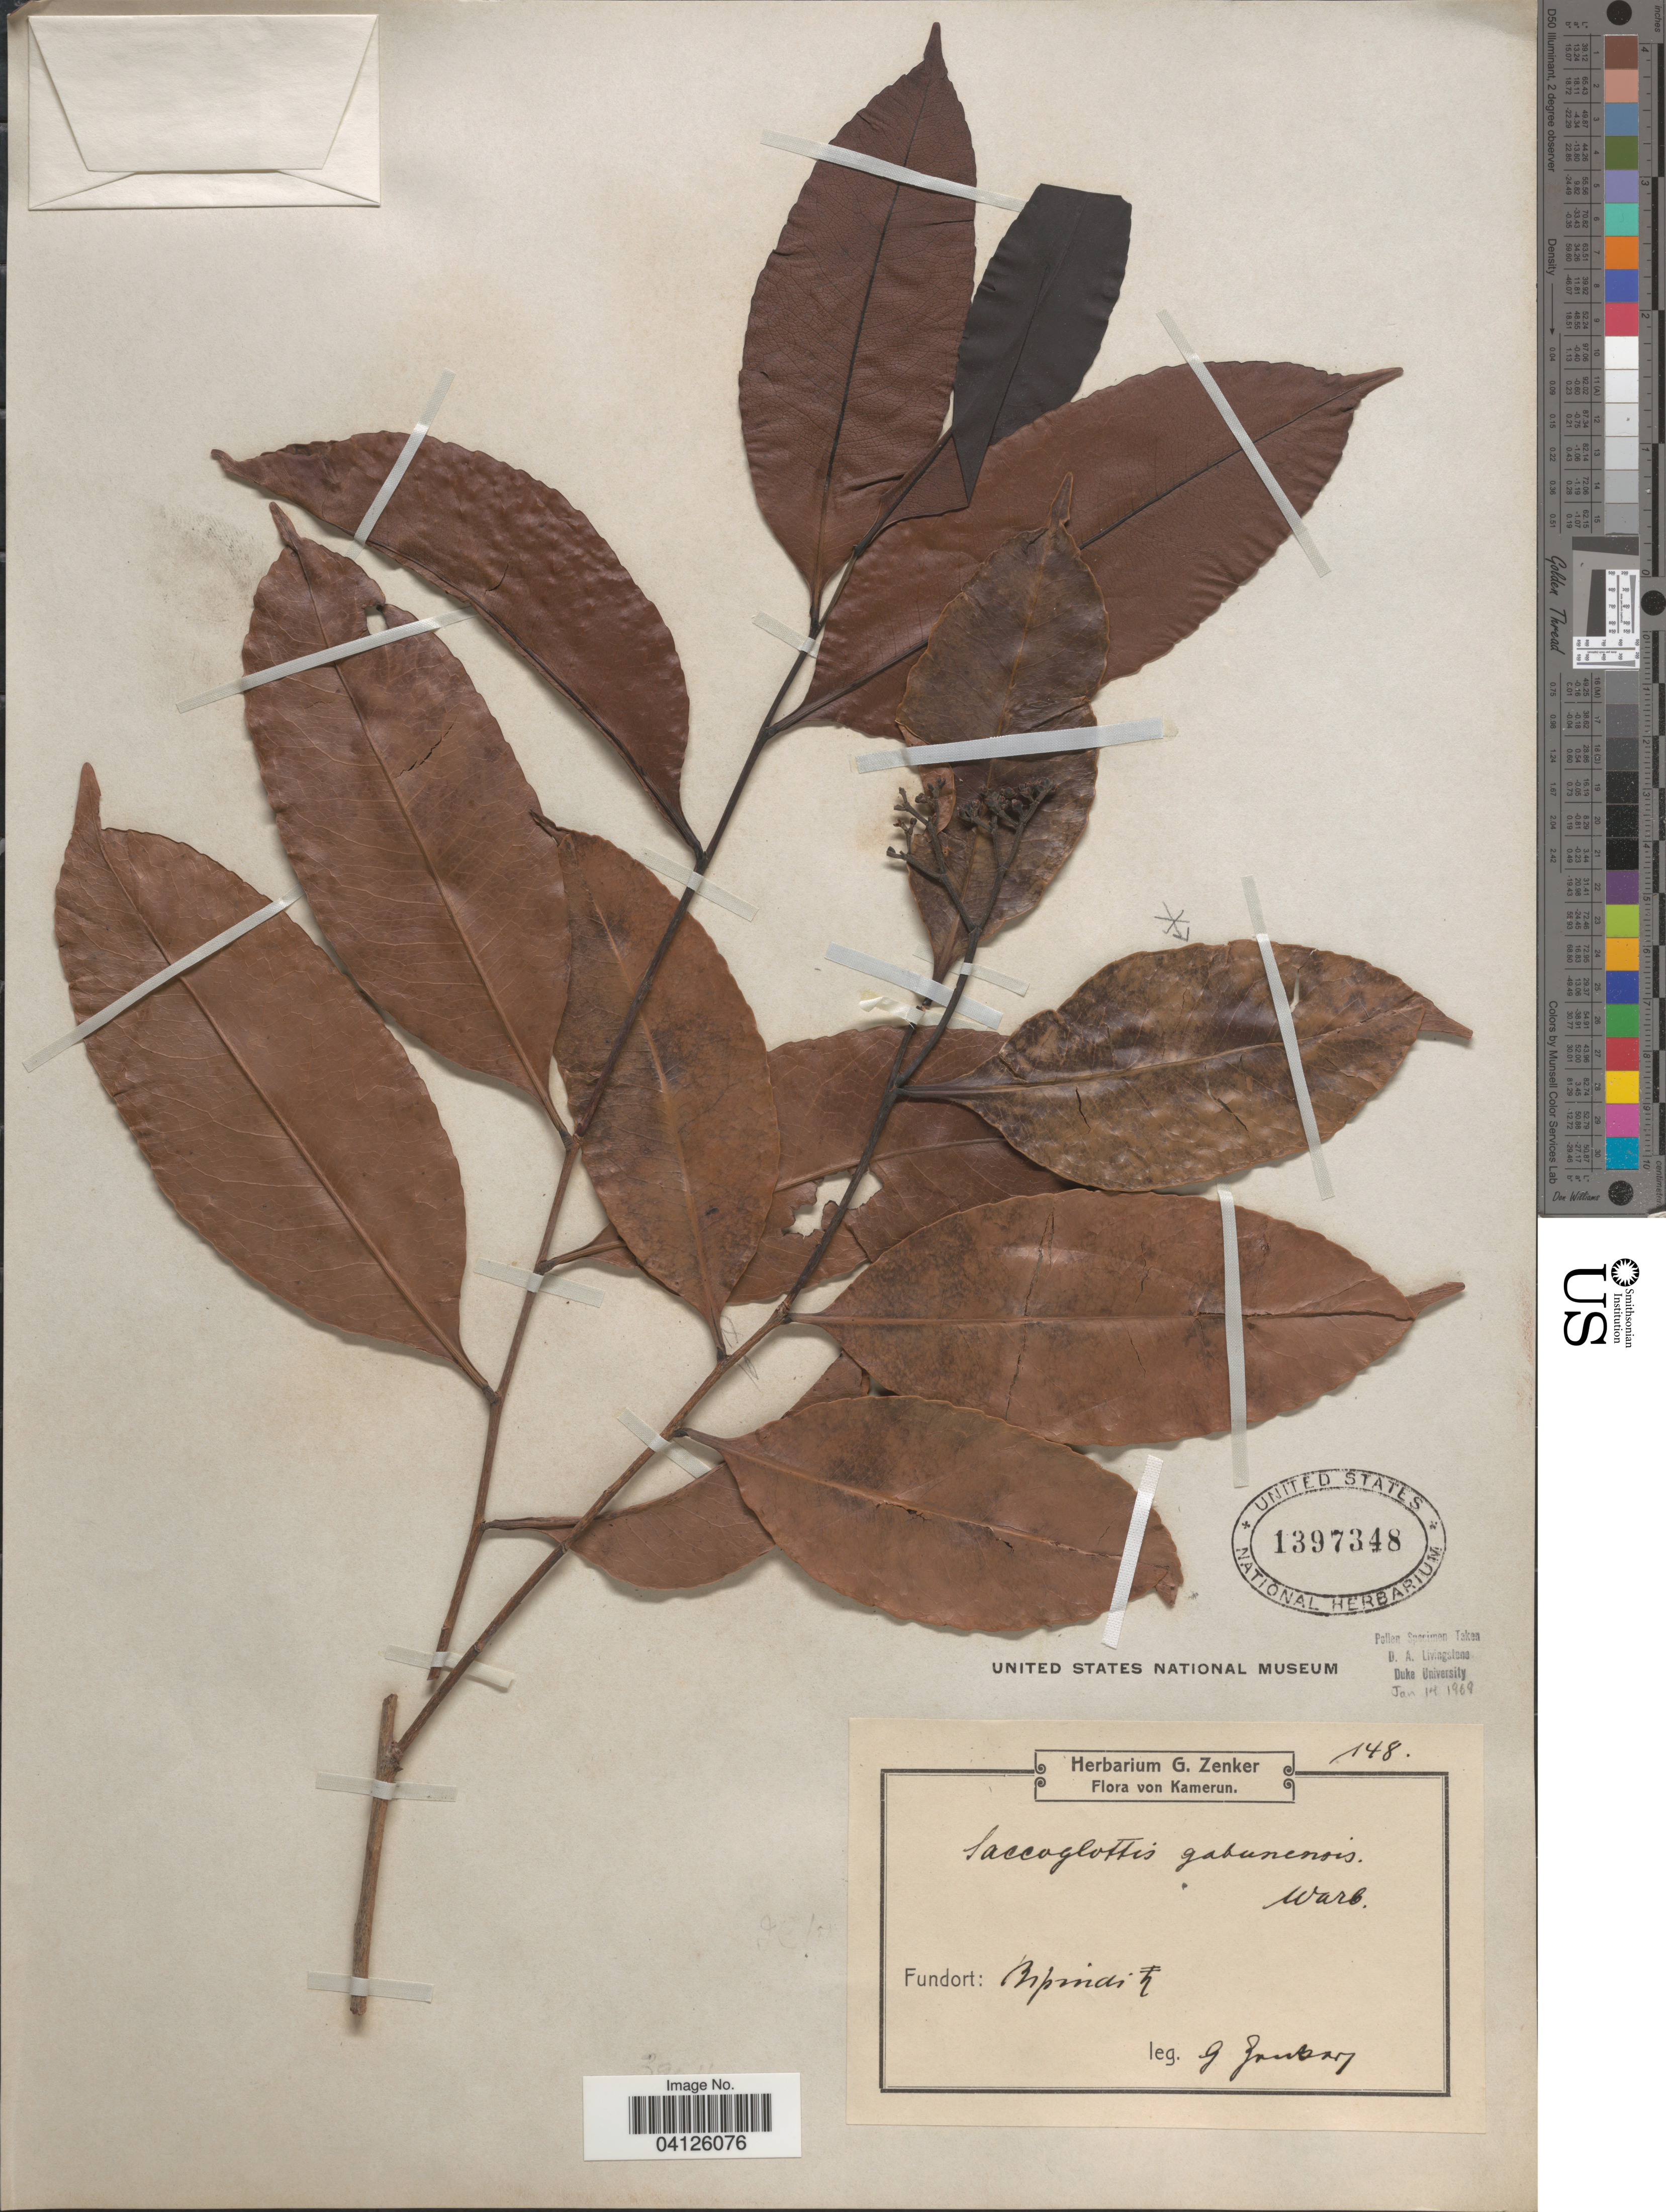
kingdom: Plantae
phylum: Tracheophyta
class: Magnoliopsida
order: Malpighiales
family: Humiriaceae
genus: Sacoglottis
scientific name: Sacoglottis gabonensis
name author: (Baill.) Urb.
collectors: G. A. Zenker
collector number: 148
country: Cameroon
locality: Kamerun. Fundort: Bipindi.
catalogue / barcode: US 1397348